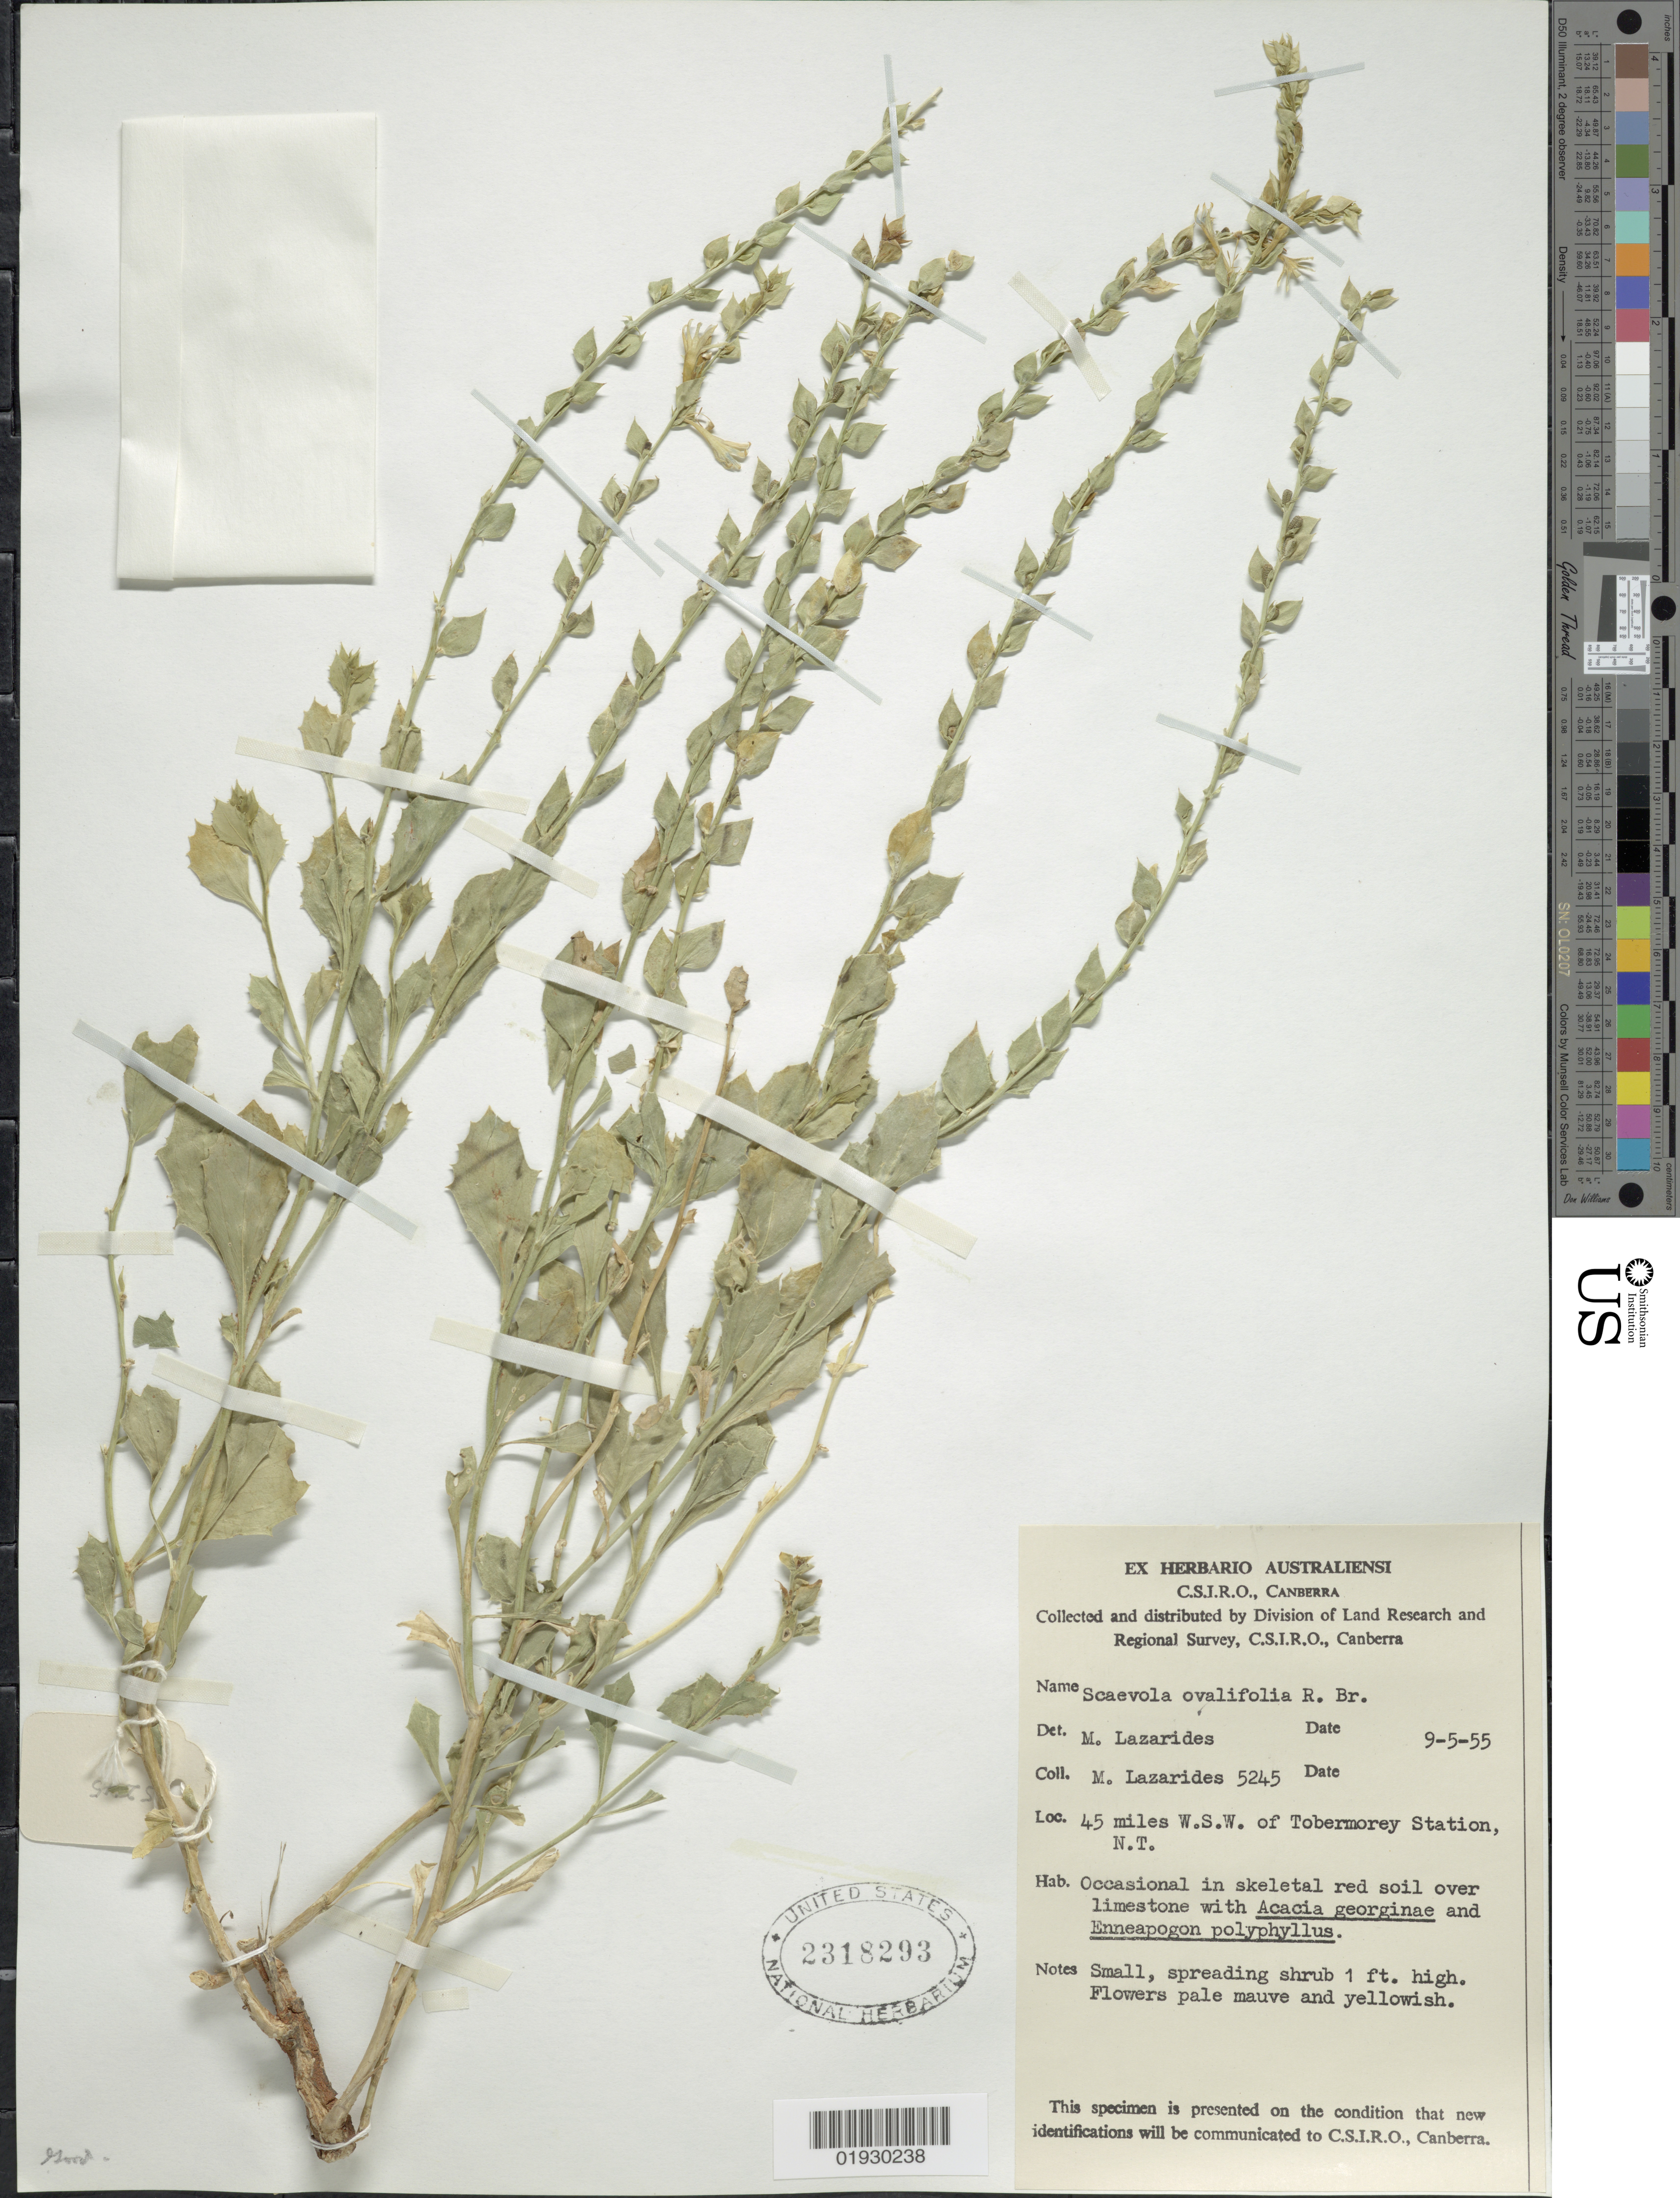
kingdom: Plantae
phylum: Tracheophyta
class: Magnoliopsida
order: Asterales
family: Goodeniaceae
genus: Scaevola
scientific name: Scaevola ovalifolia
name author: R. Br.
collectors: M. Lazarides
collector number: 5245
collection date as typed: Transcribed d/m/y: 9/5/55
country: Australia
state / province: Northern Territory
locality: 45 miles W.S.W. of Tobermorey Station, N.T.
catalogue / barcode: US 2318293